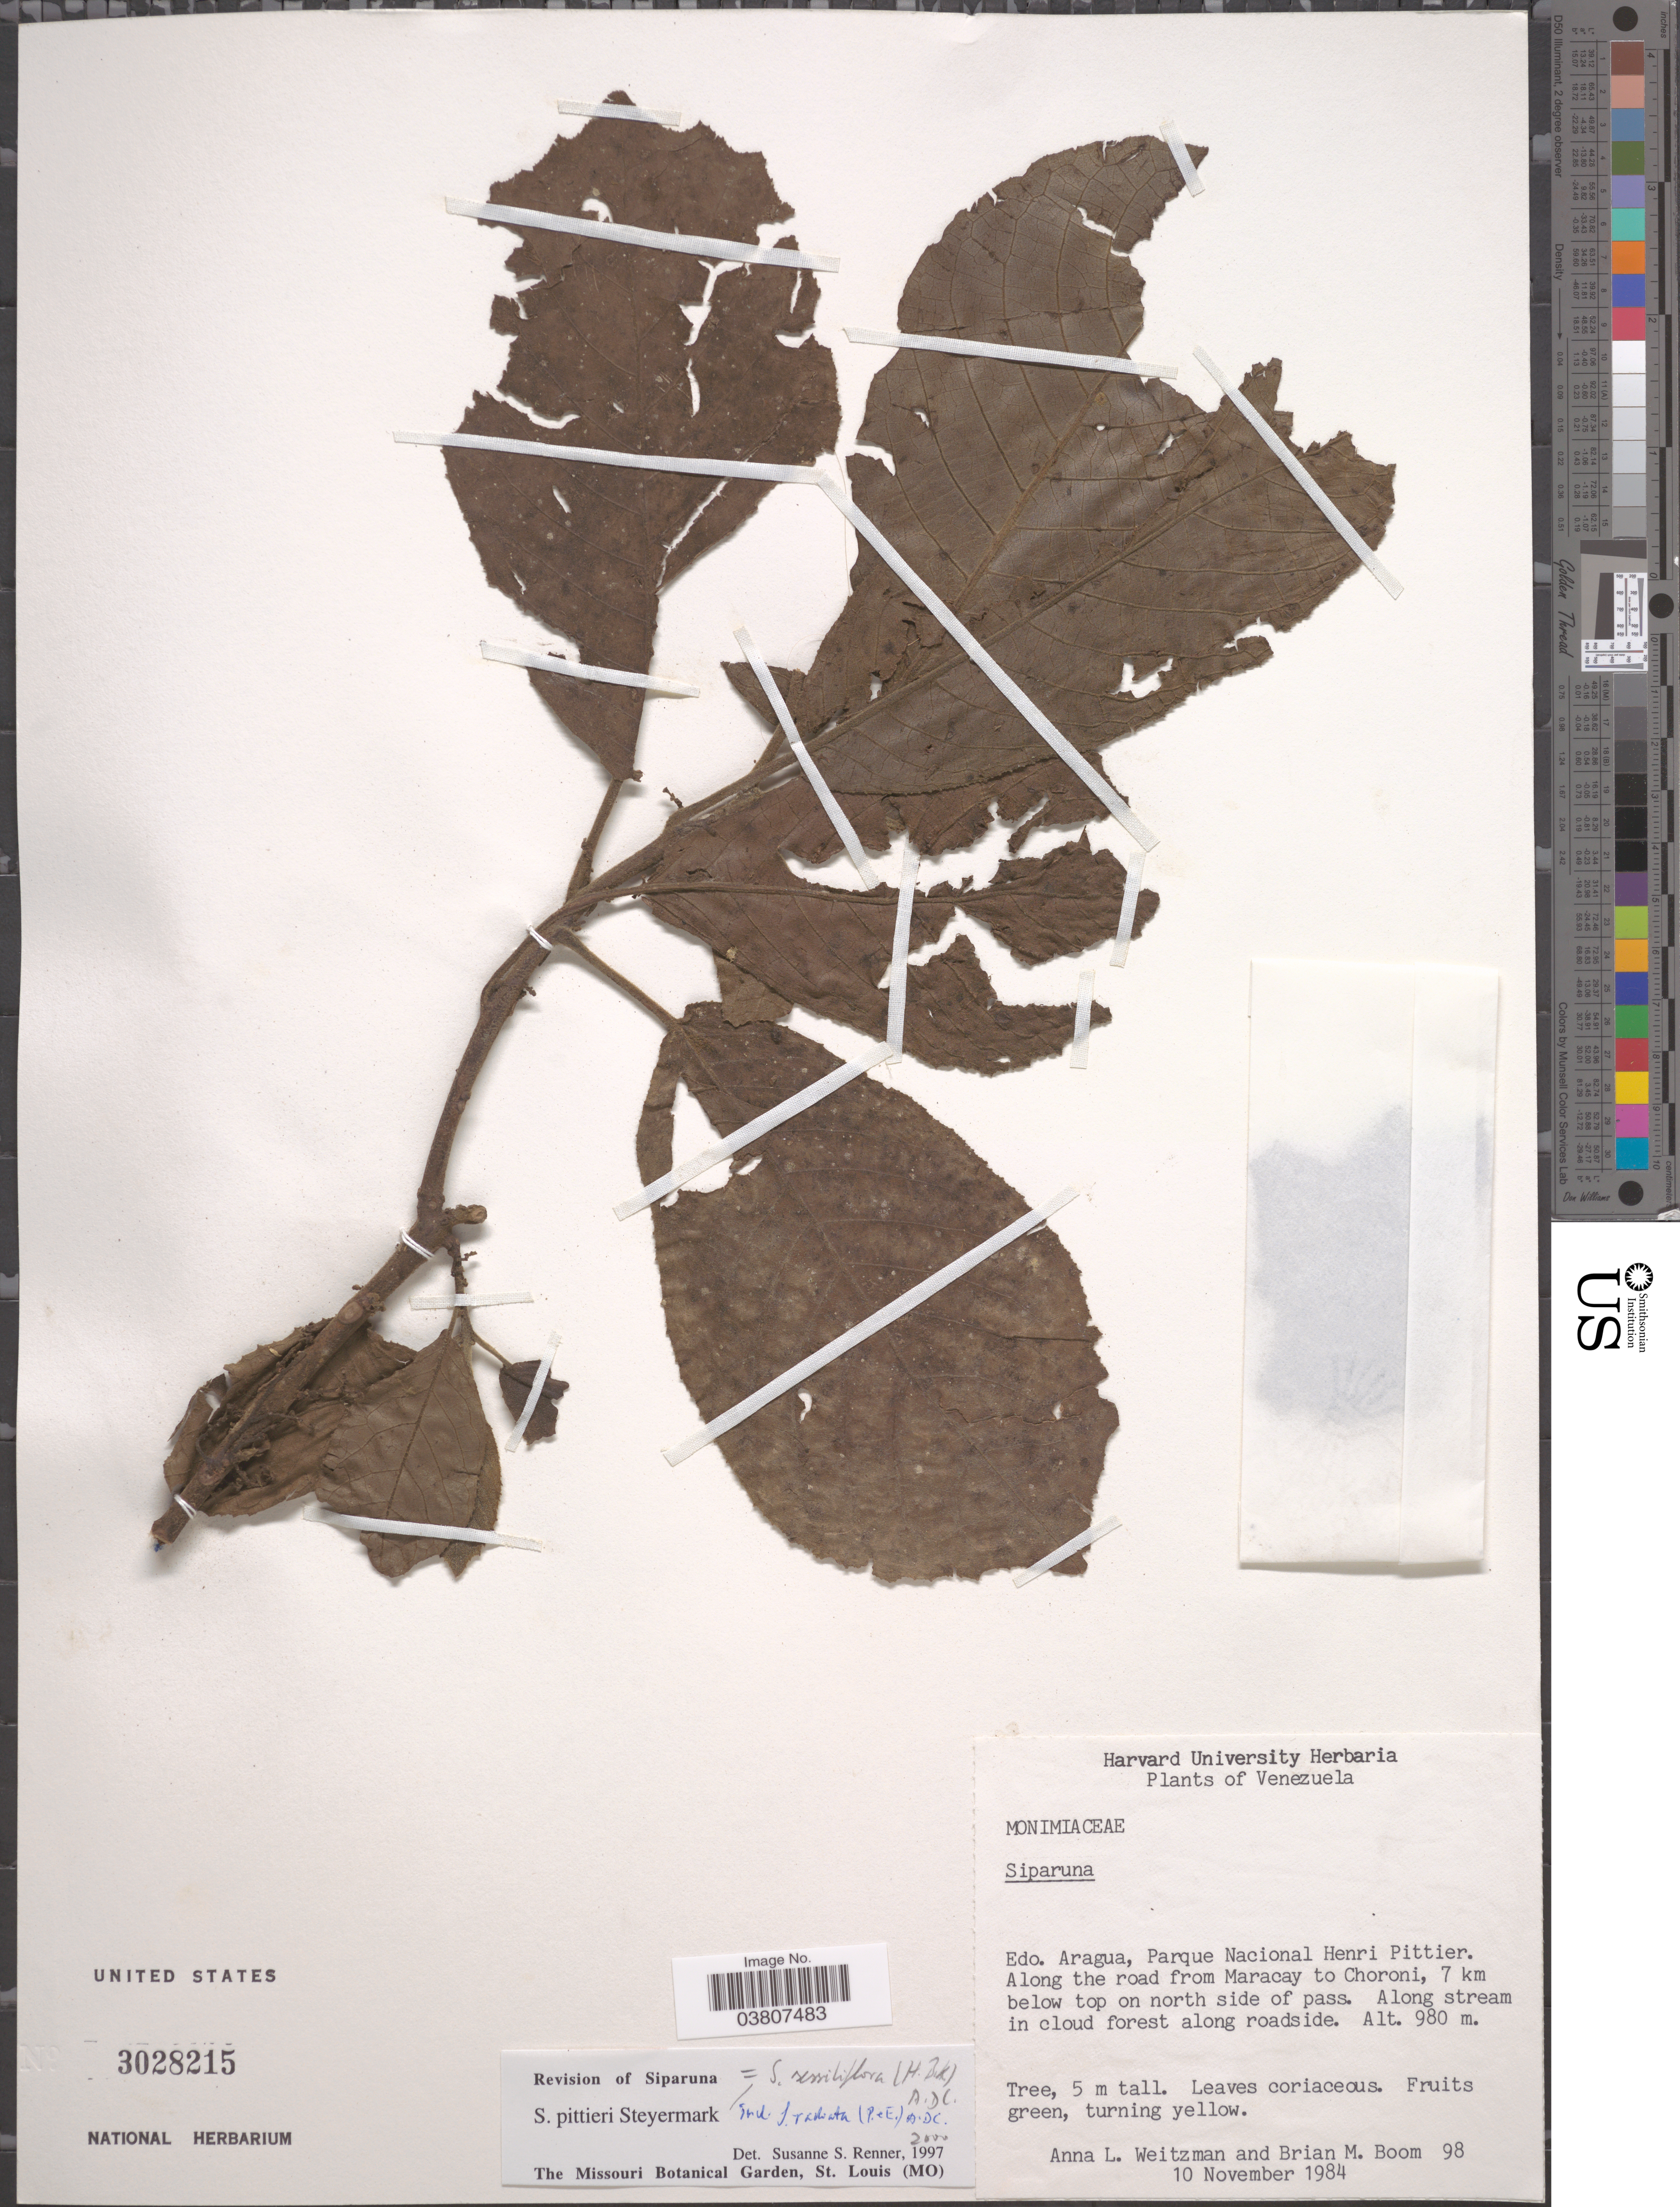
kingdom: Plantae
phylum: Tracheophyta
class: Magnoliopsida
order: Laurales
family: Siparunaceae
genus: Siparuna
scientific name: Siparuna sessiliflora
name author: (Kunth) A. DC.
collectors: A. L. Weitzman & B. M. Boom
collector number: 98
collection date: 1984-11-10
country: Venezuela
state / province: Aragua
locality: Edo. Aragua, Parque Nacional Henri Pittier. Along the road from Maracay to Choroni, 7 km below top on north side of pass. Along stream in cloud forest along roadside.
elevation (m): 980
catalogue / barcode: US 3028215